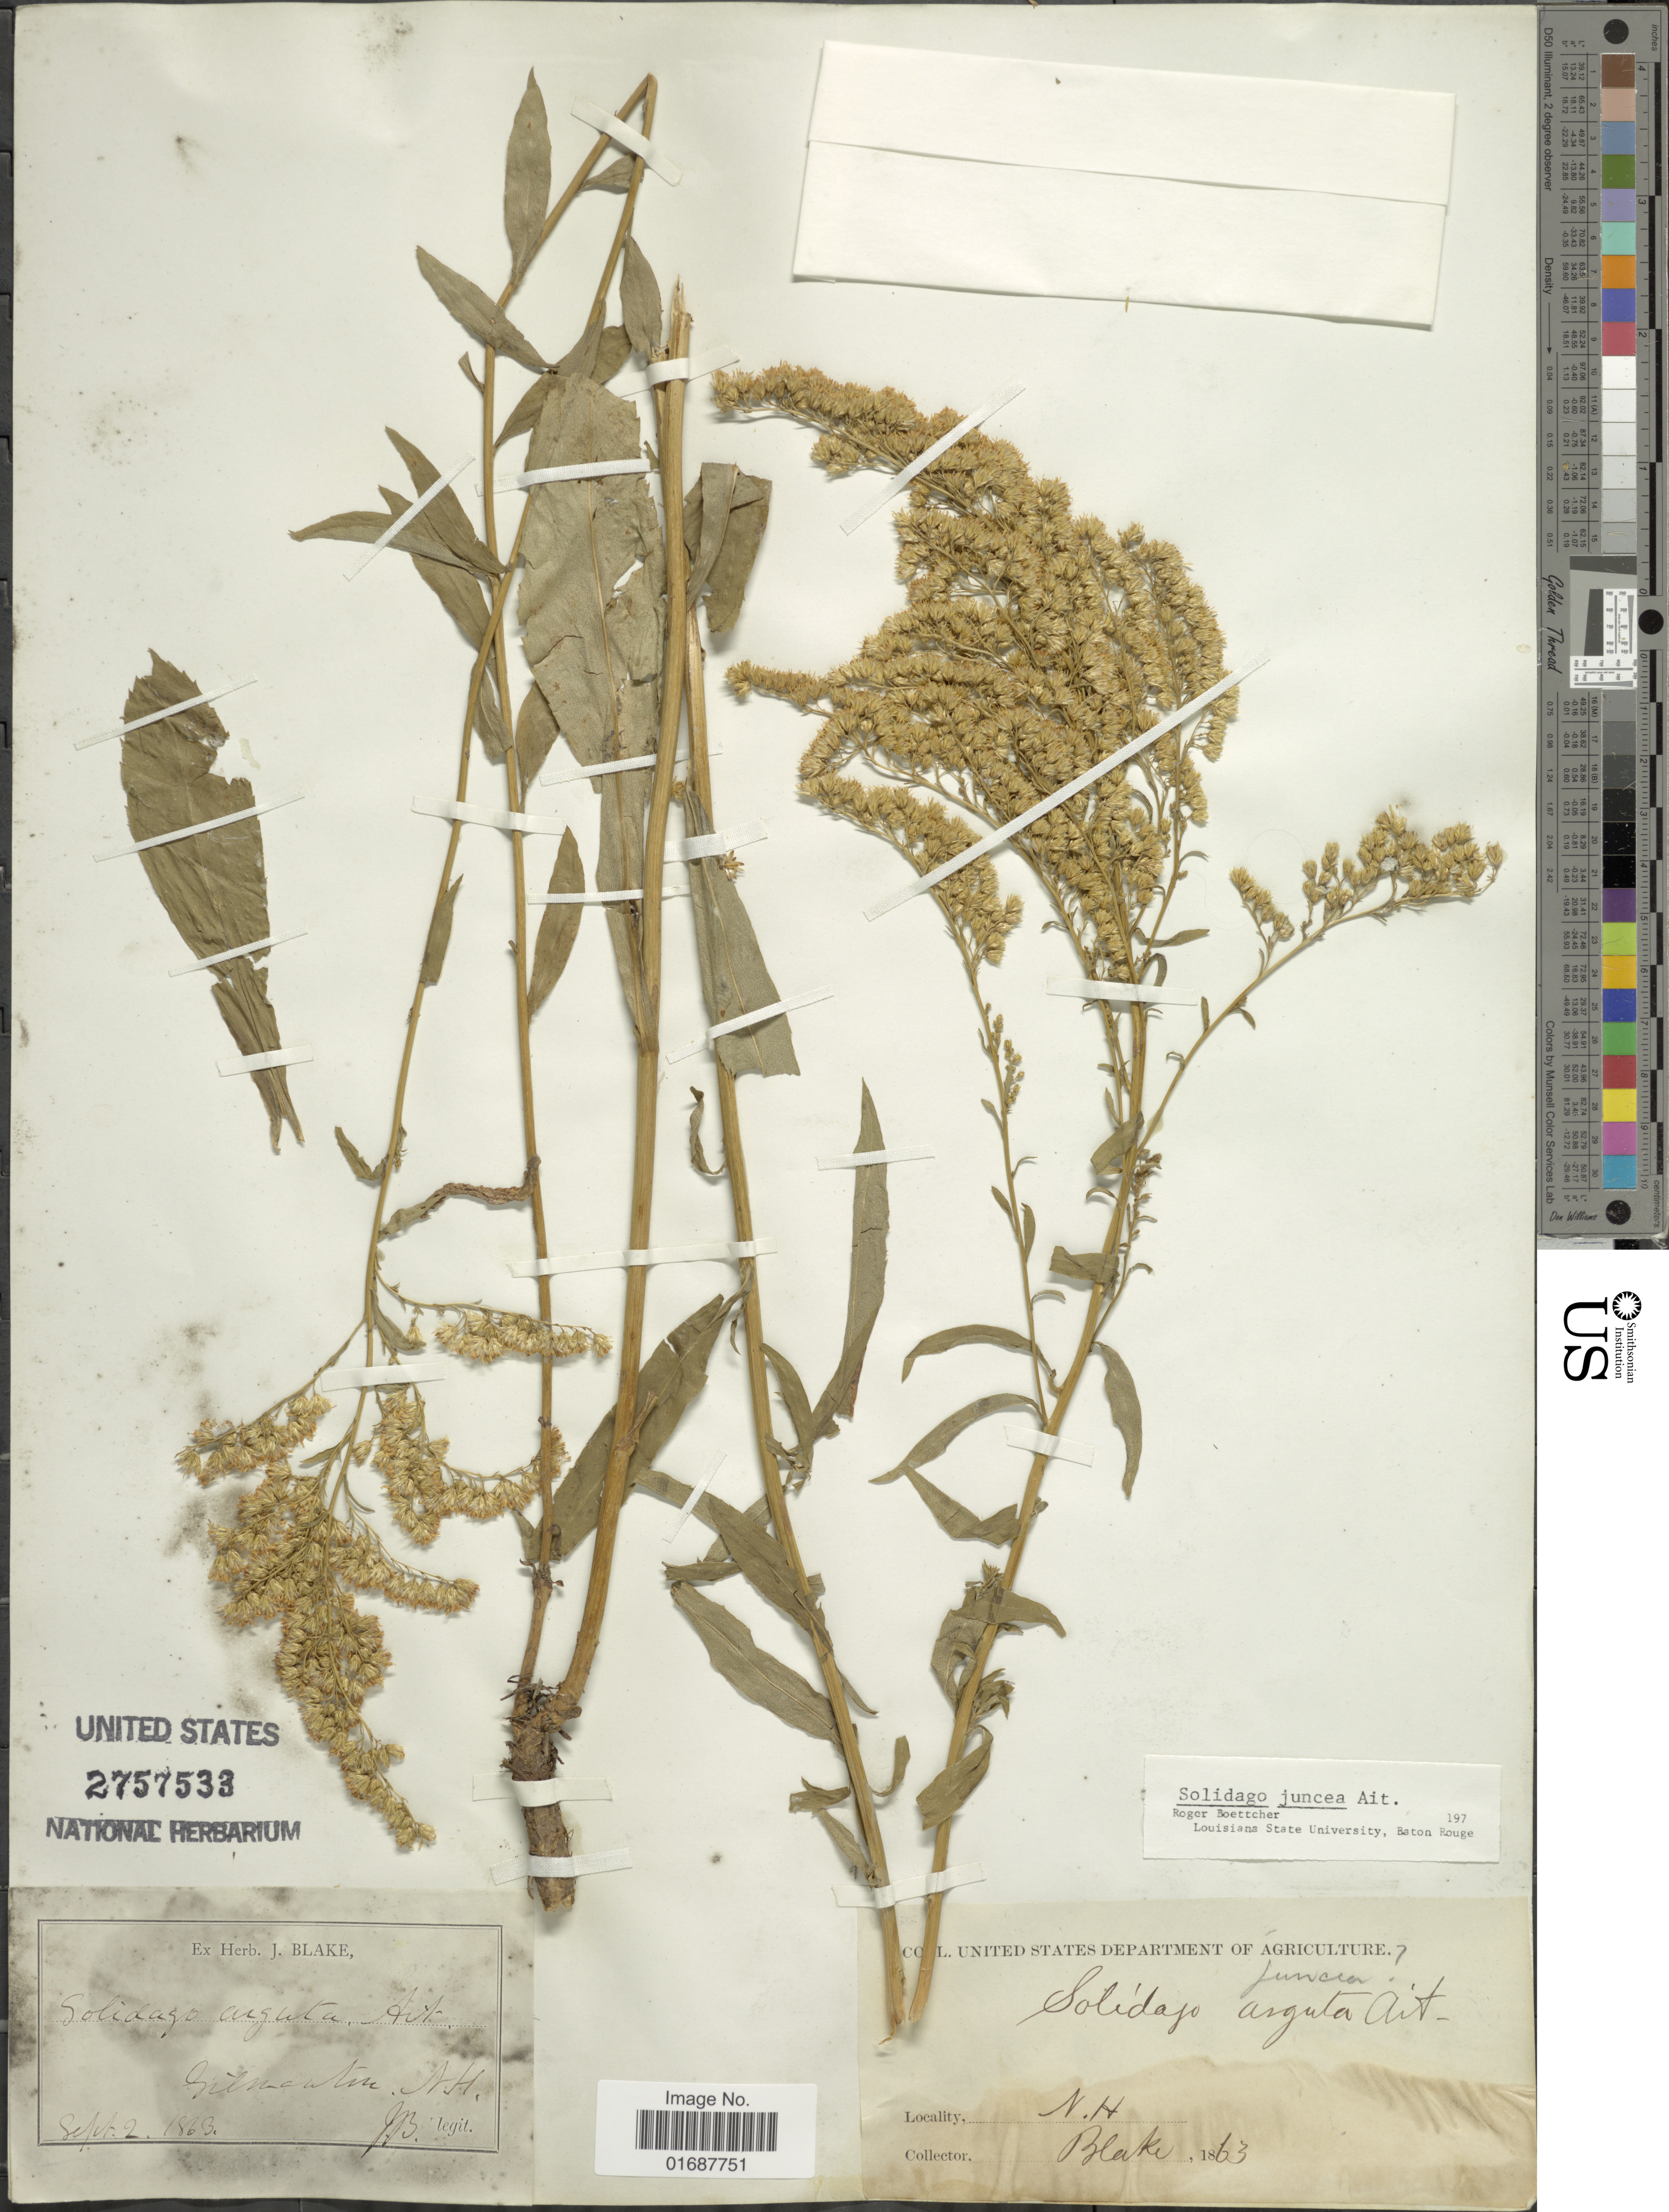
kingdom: Plantae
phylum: Tracheophyta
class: Magnoliopsida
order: Asterales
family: Asteraceae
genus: Solidago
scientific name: Solidago juncea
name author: Aiton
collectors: J. Blake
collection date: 1863-09-02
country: United States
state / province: New Hampshire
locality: Gilmanton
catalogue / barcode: US 2757533